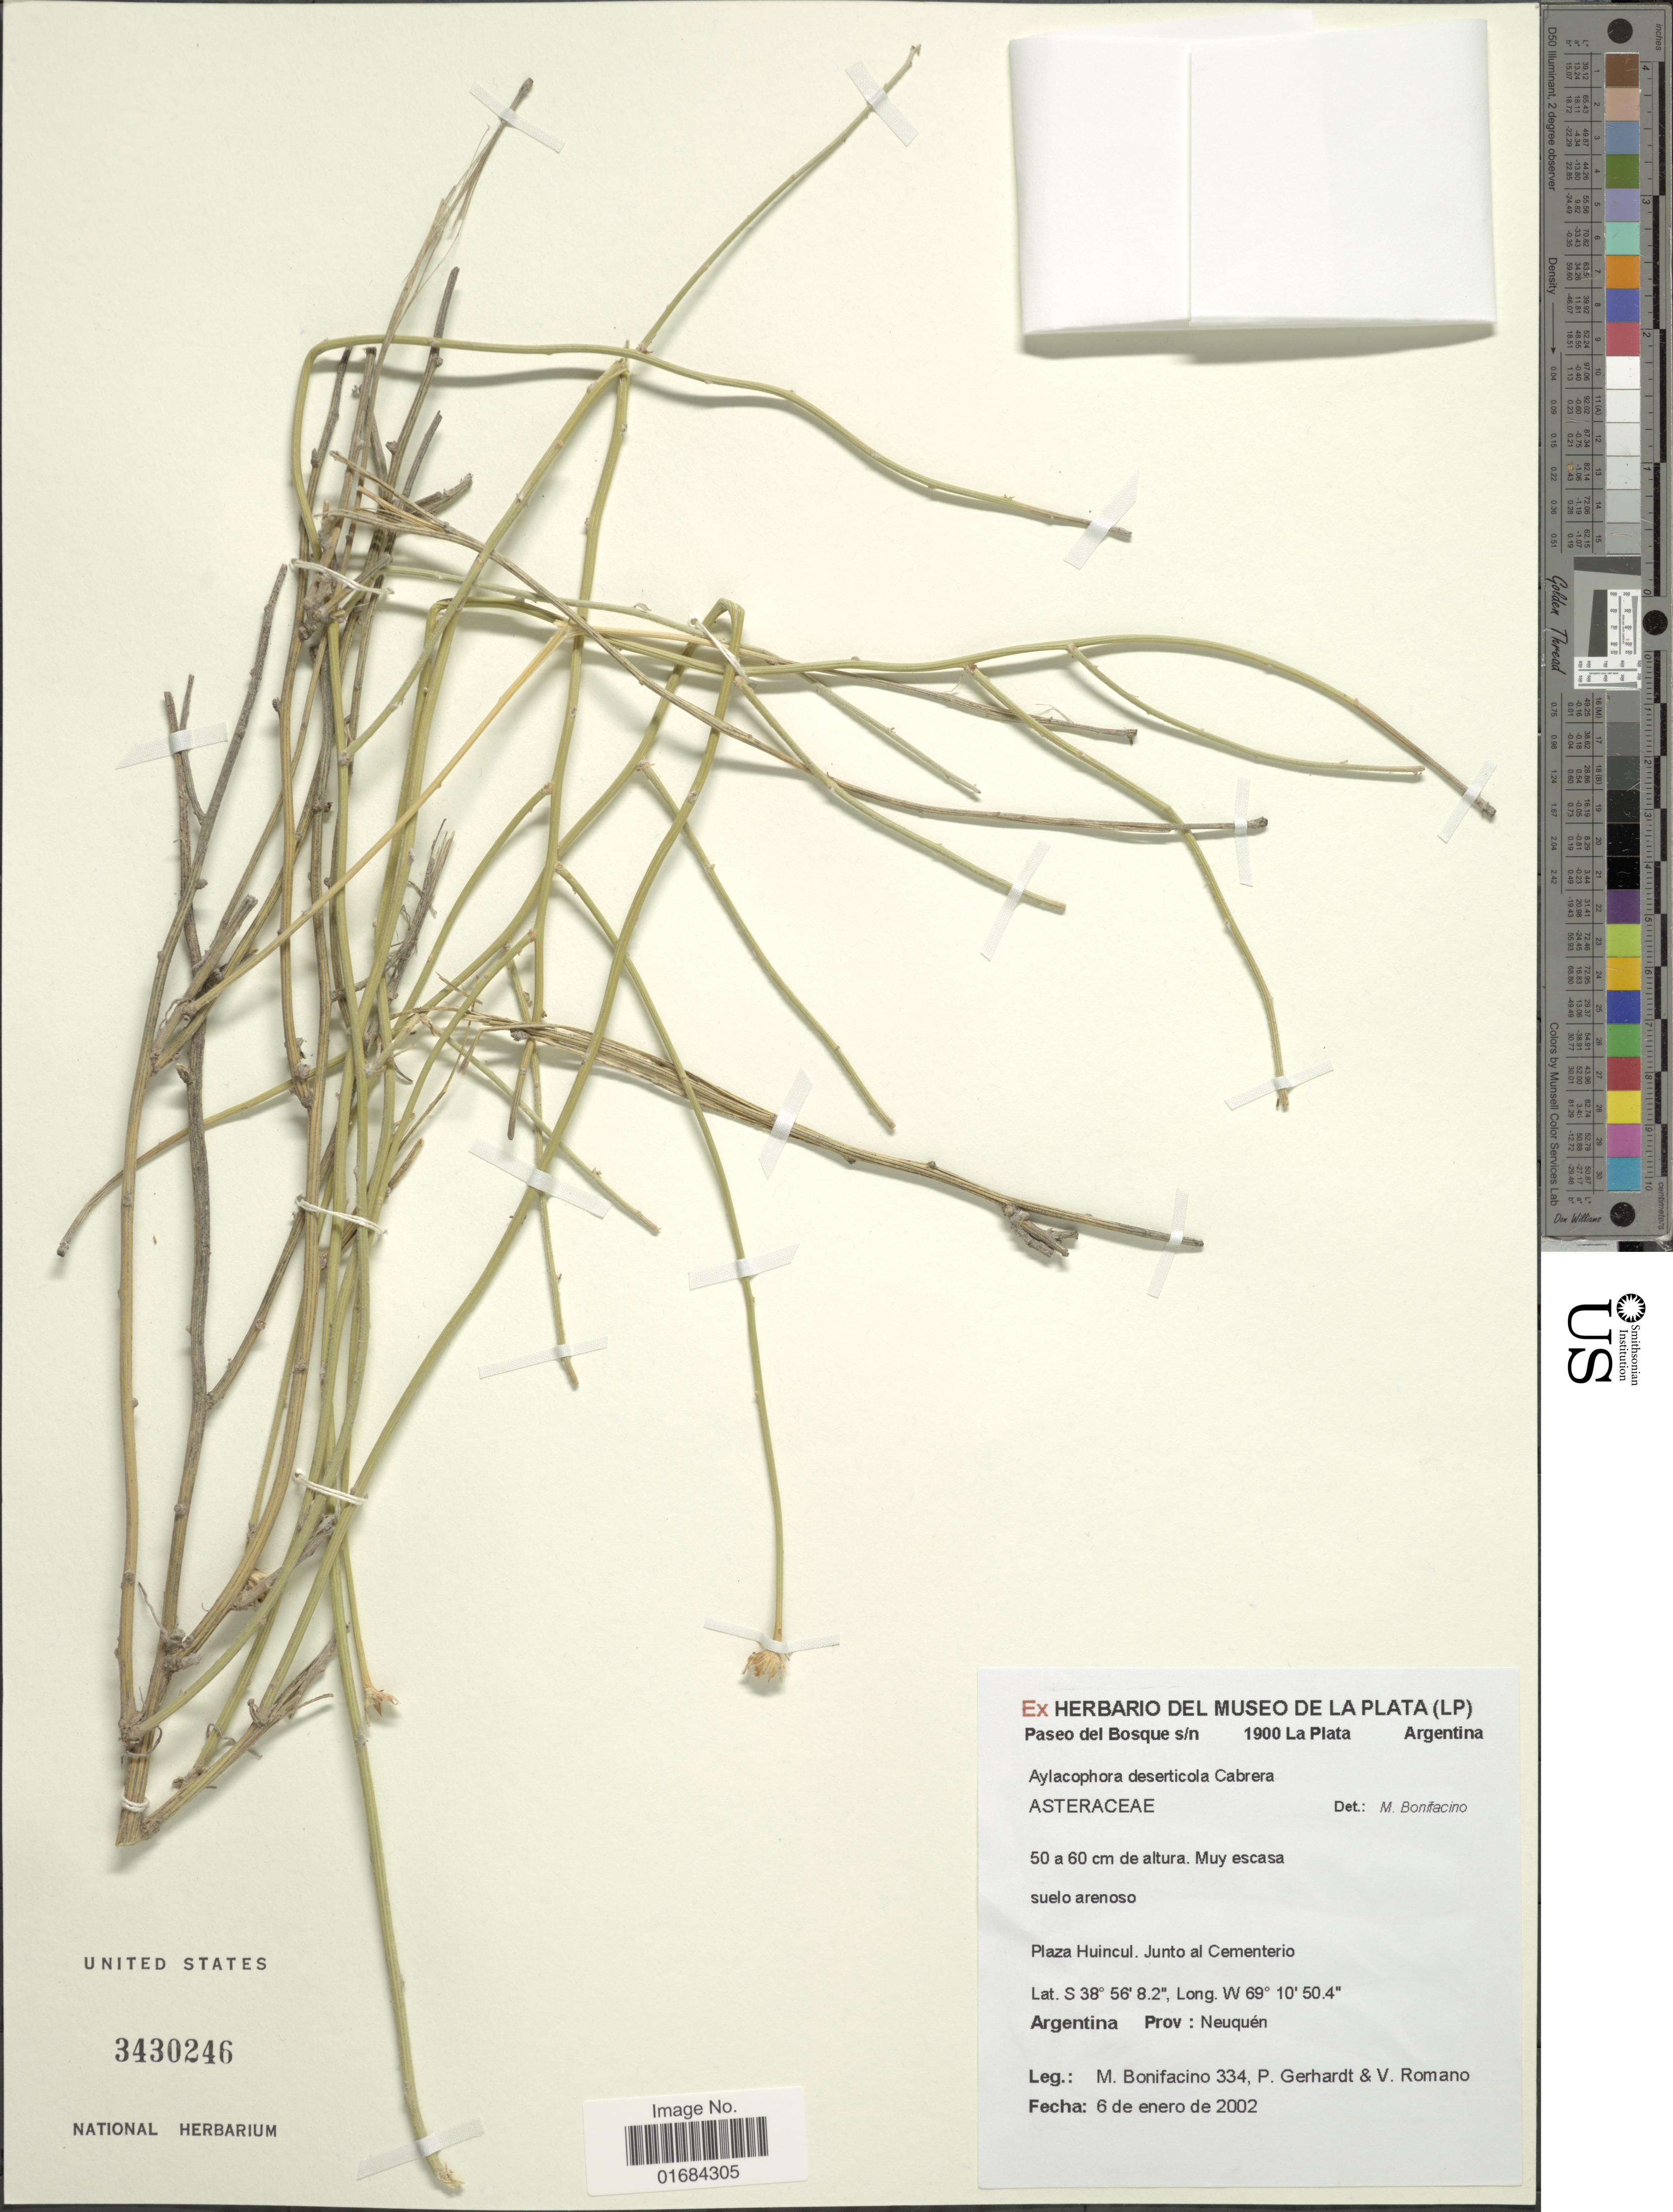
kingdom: Plantae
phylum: Tracheophyta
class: Magnoliopsida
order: Asterales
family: Asteraceae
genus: Aylacophora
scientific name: Aylacophora deserticola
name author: Cabrera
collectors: M. Bonifacino, P. Gerhardt & V. Romano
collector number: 0334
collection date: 2002-01-03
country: Argentina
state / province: Neuquen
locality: Plaza Huincul. Junto al Cementerio.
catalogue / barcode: US 3430246